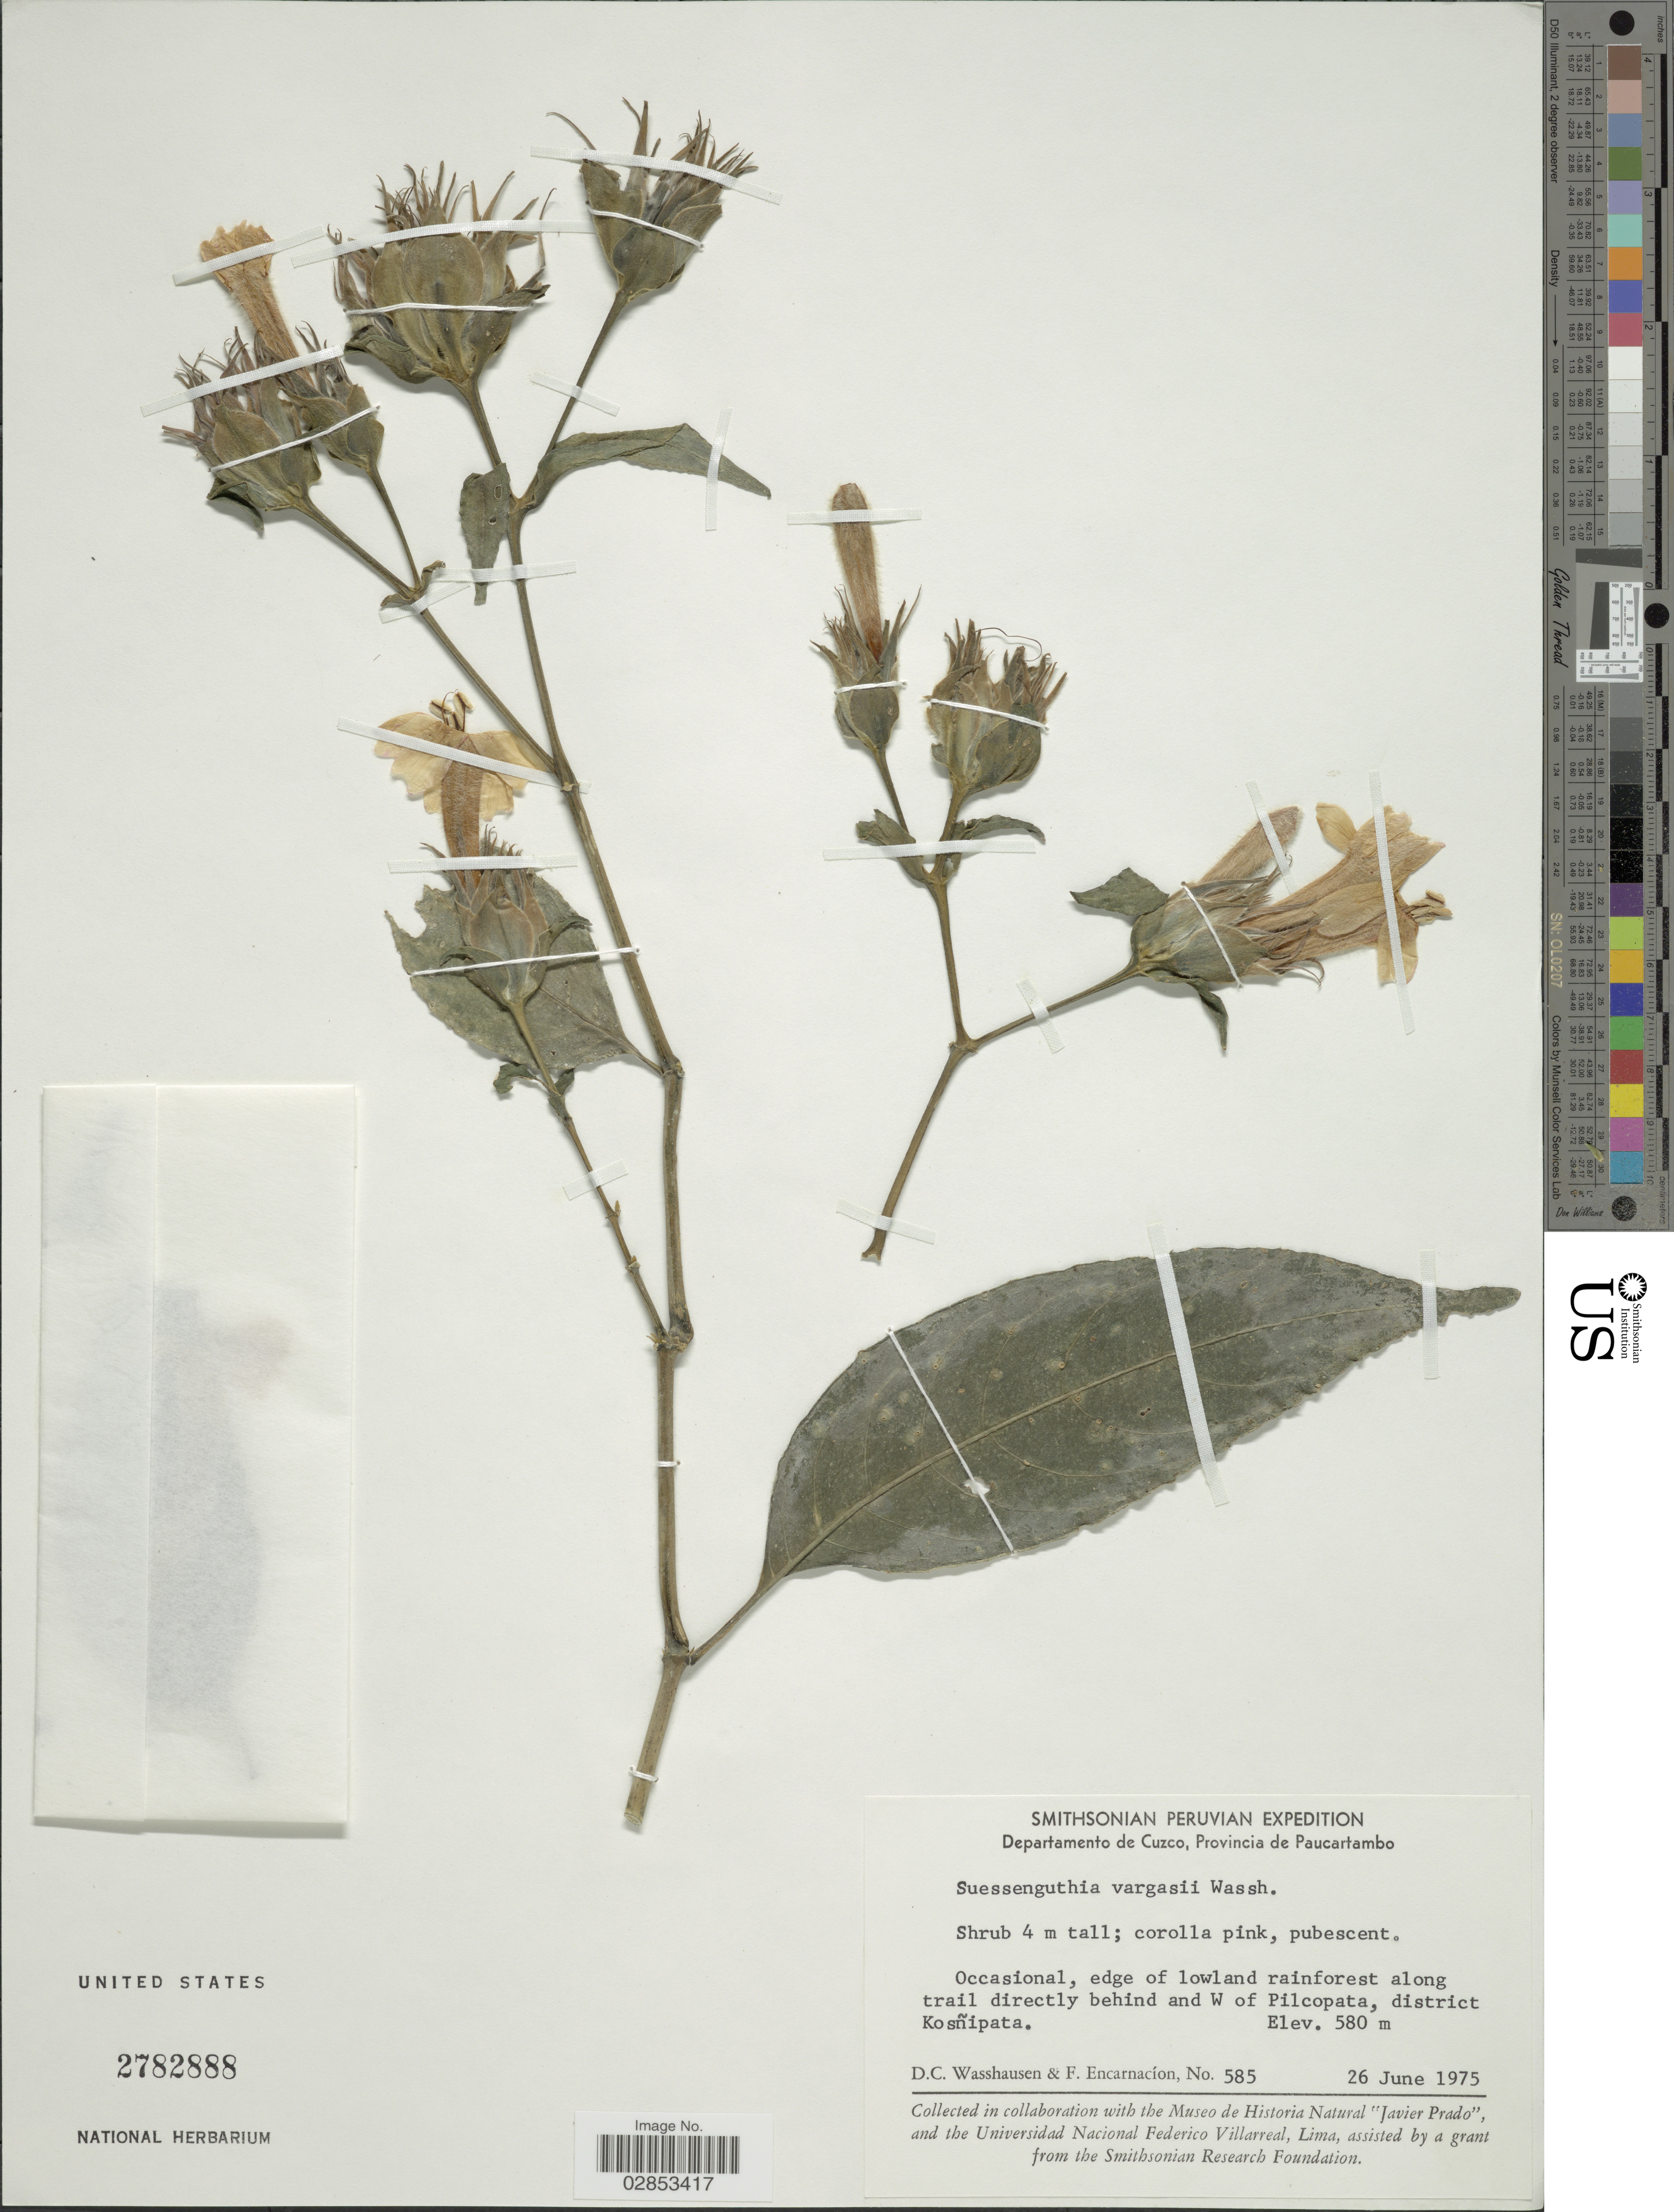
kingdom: Plantae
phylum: Tracheophyta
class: Magnoliopsida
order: Lamiales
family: Acanthaceae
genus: Suessenguthia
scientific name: Suessenguthia vargasii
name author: Wassh.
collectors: D. C. Wasshausen & F. Encarnación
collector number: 585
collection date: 1975-06-26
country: Peru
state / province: Cusco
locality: Departamento Cuzco, Provincia de Paucartambo. Occasional, edge of lowland rainforest along trail directly behind and W of Pilcopata, district Kosñipata.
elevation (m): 580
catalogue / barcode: US 2782888